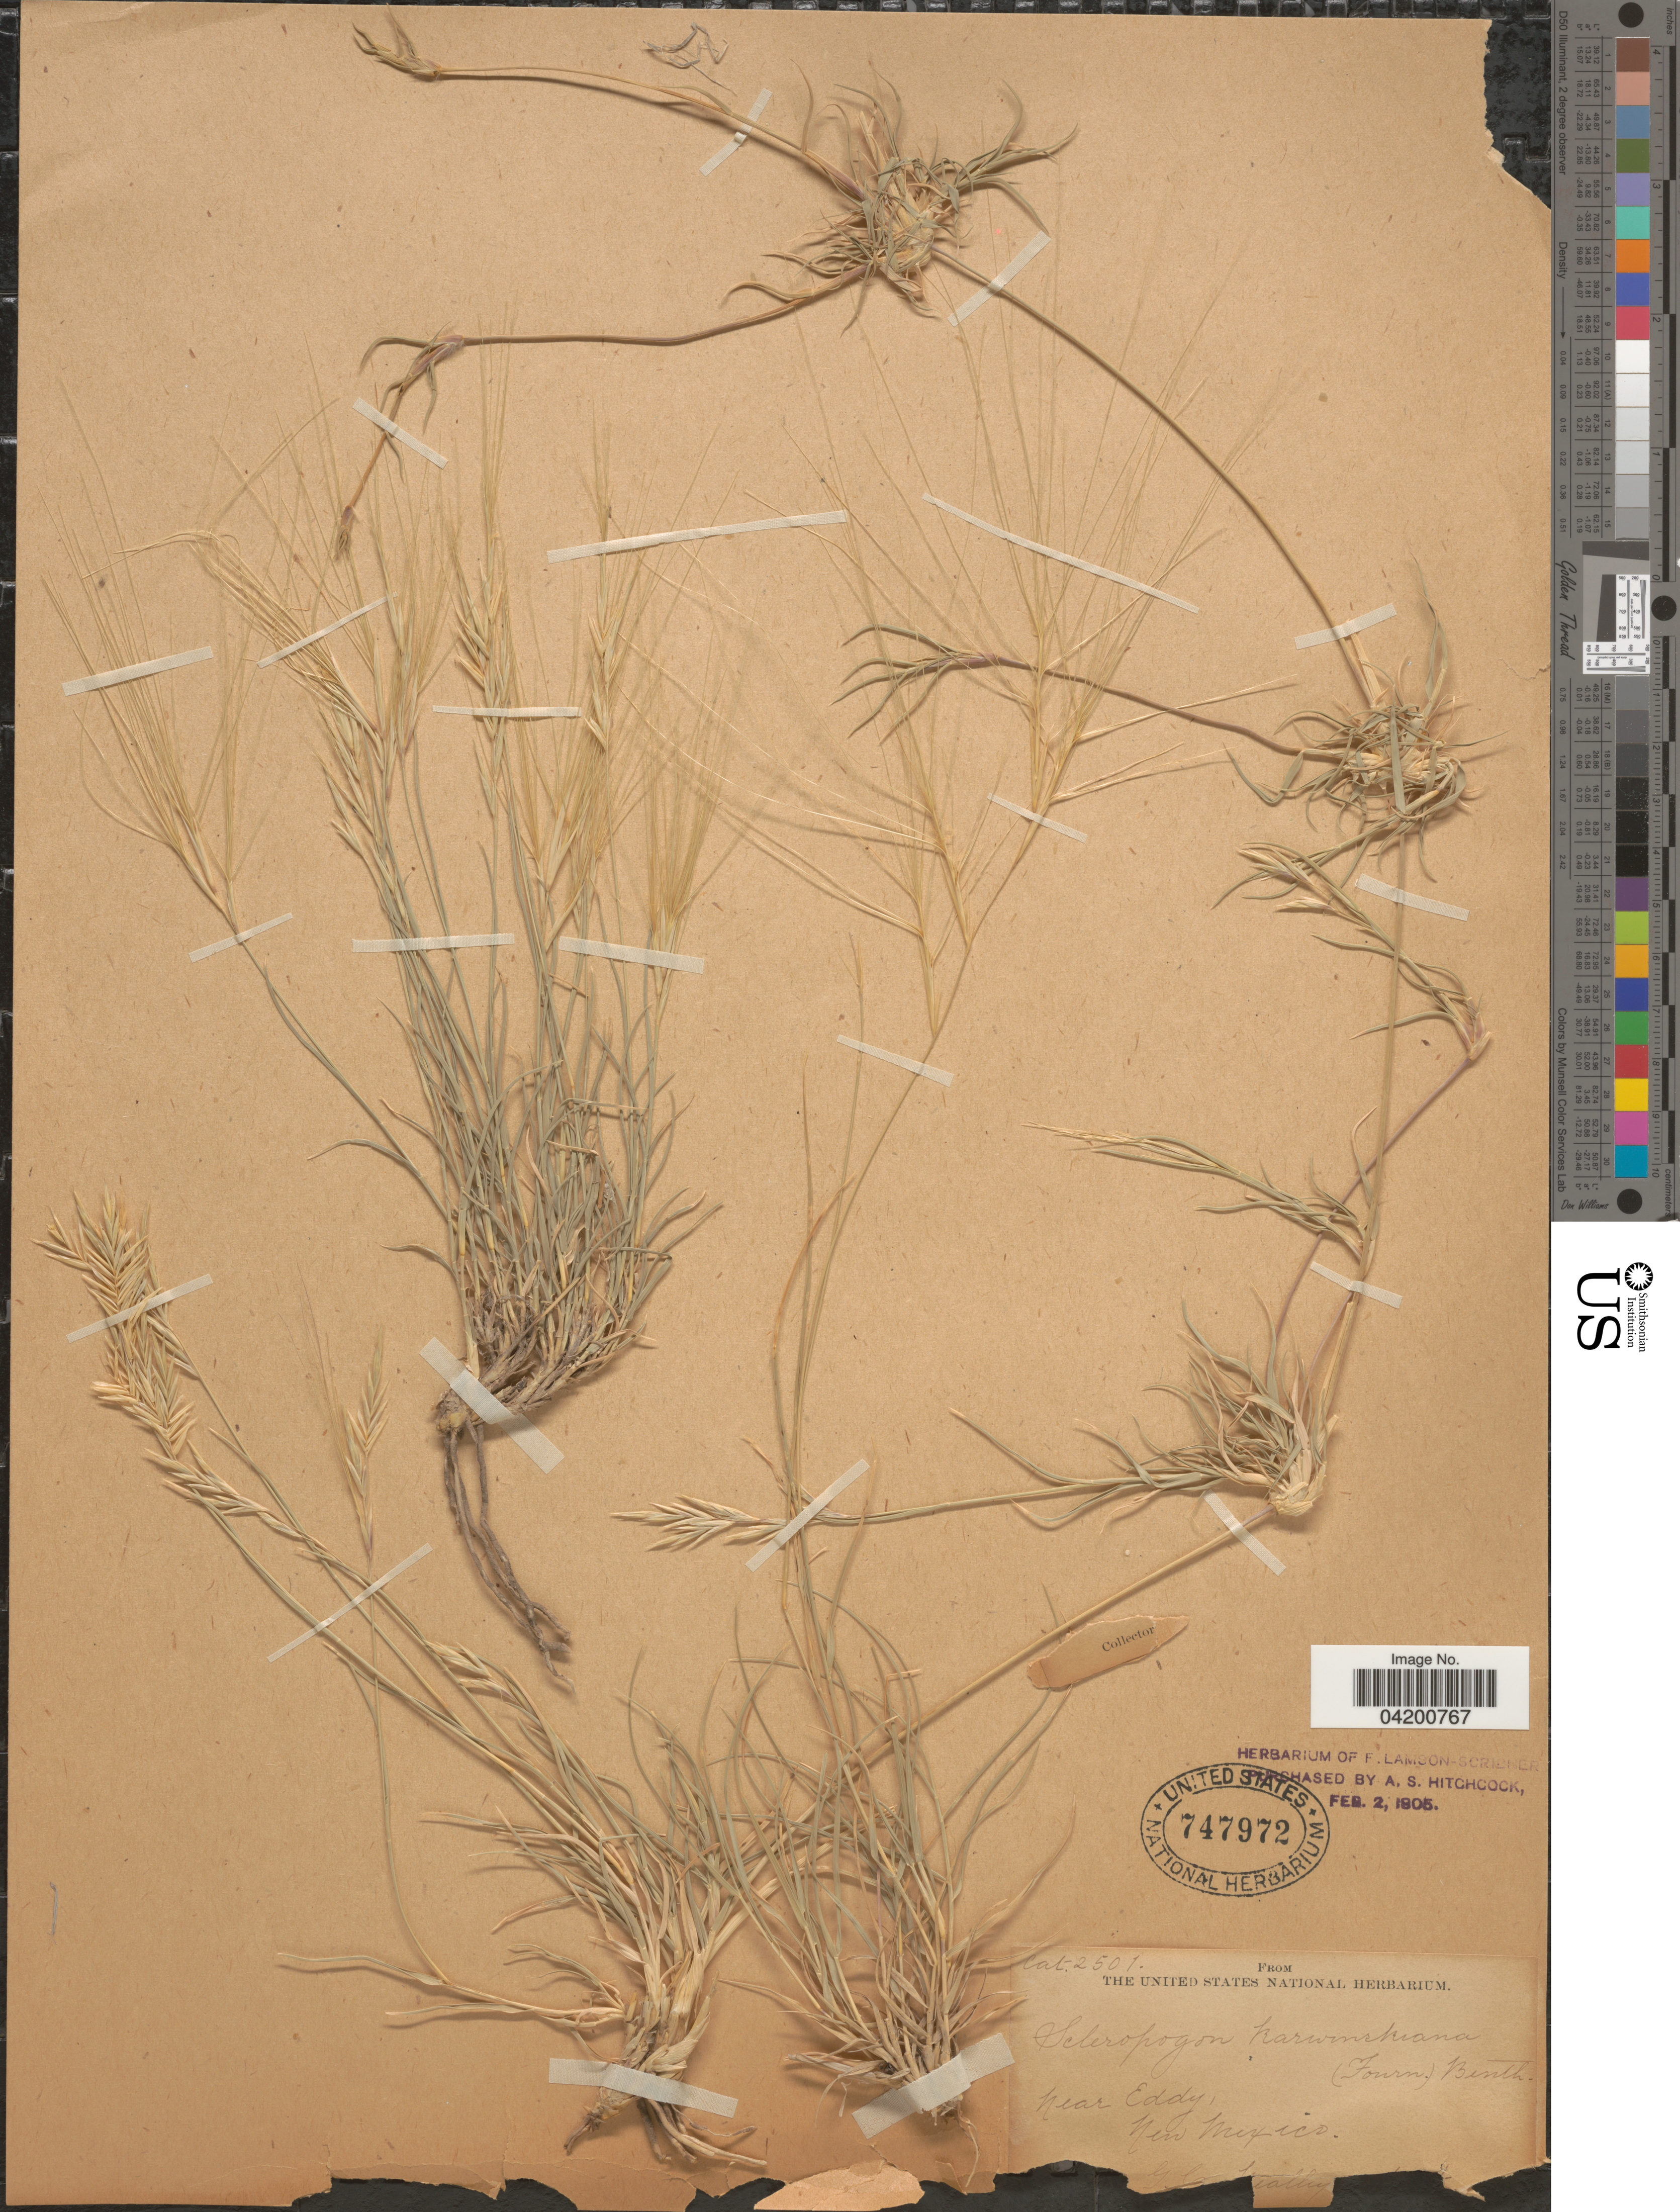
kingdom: Plantae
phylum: Tracheophyta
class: Liliopsida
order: Poales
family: Poaceae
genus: Scleropogon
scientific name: Scleropogon brevifolius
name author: Phil.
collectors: G. C. Nealley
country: United States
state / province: New Mexico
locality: Near Eddy.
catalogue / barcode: US 747972